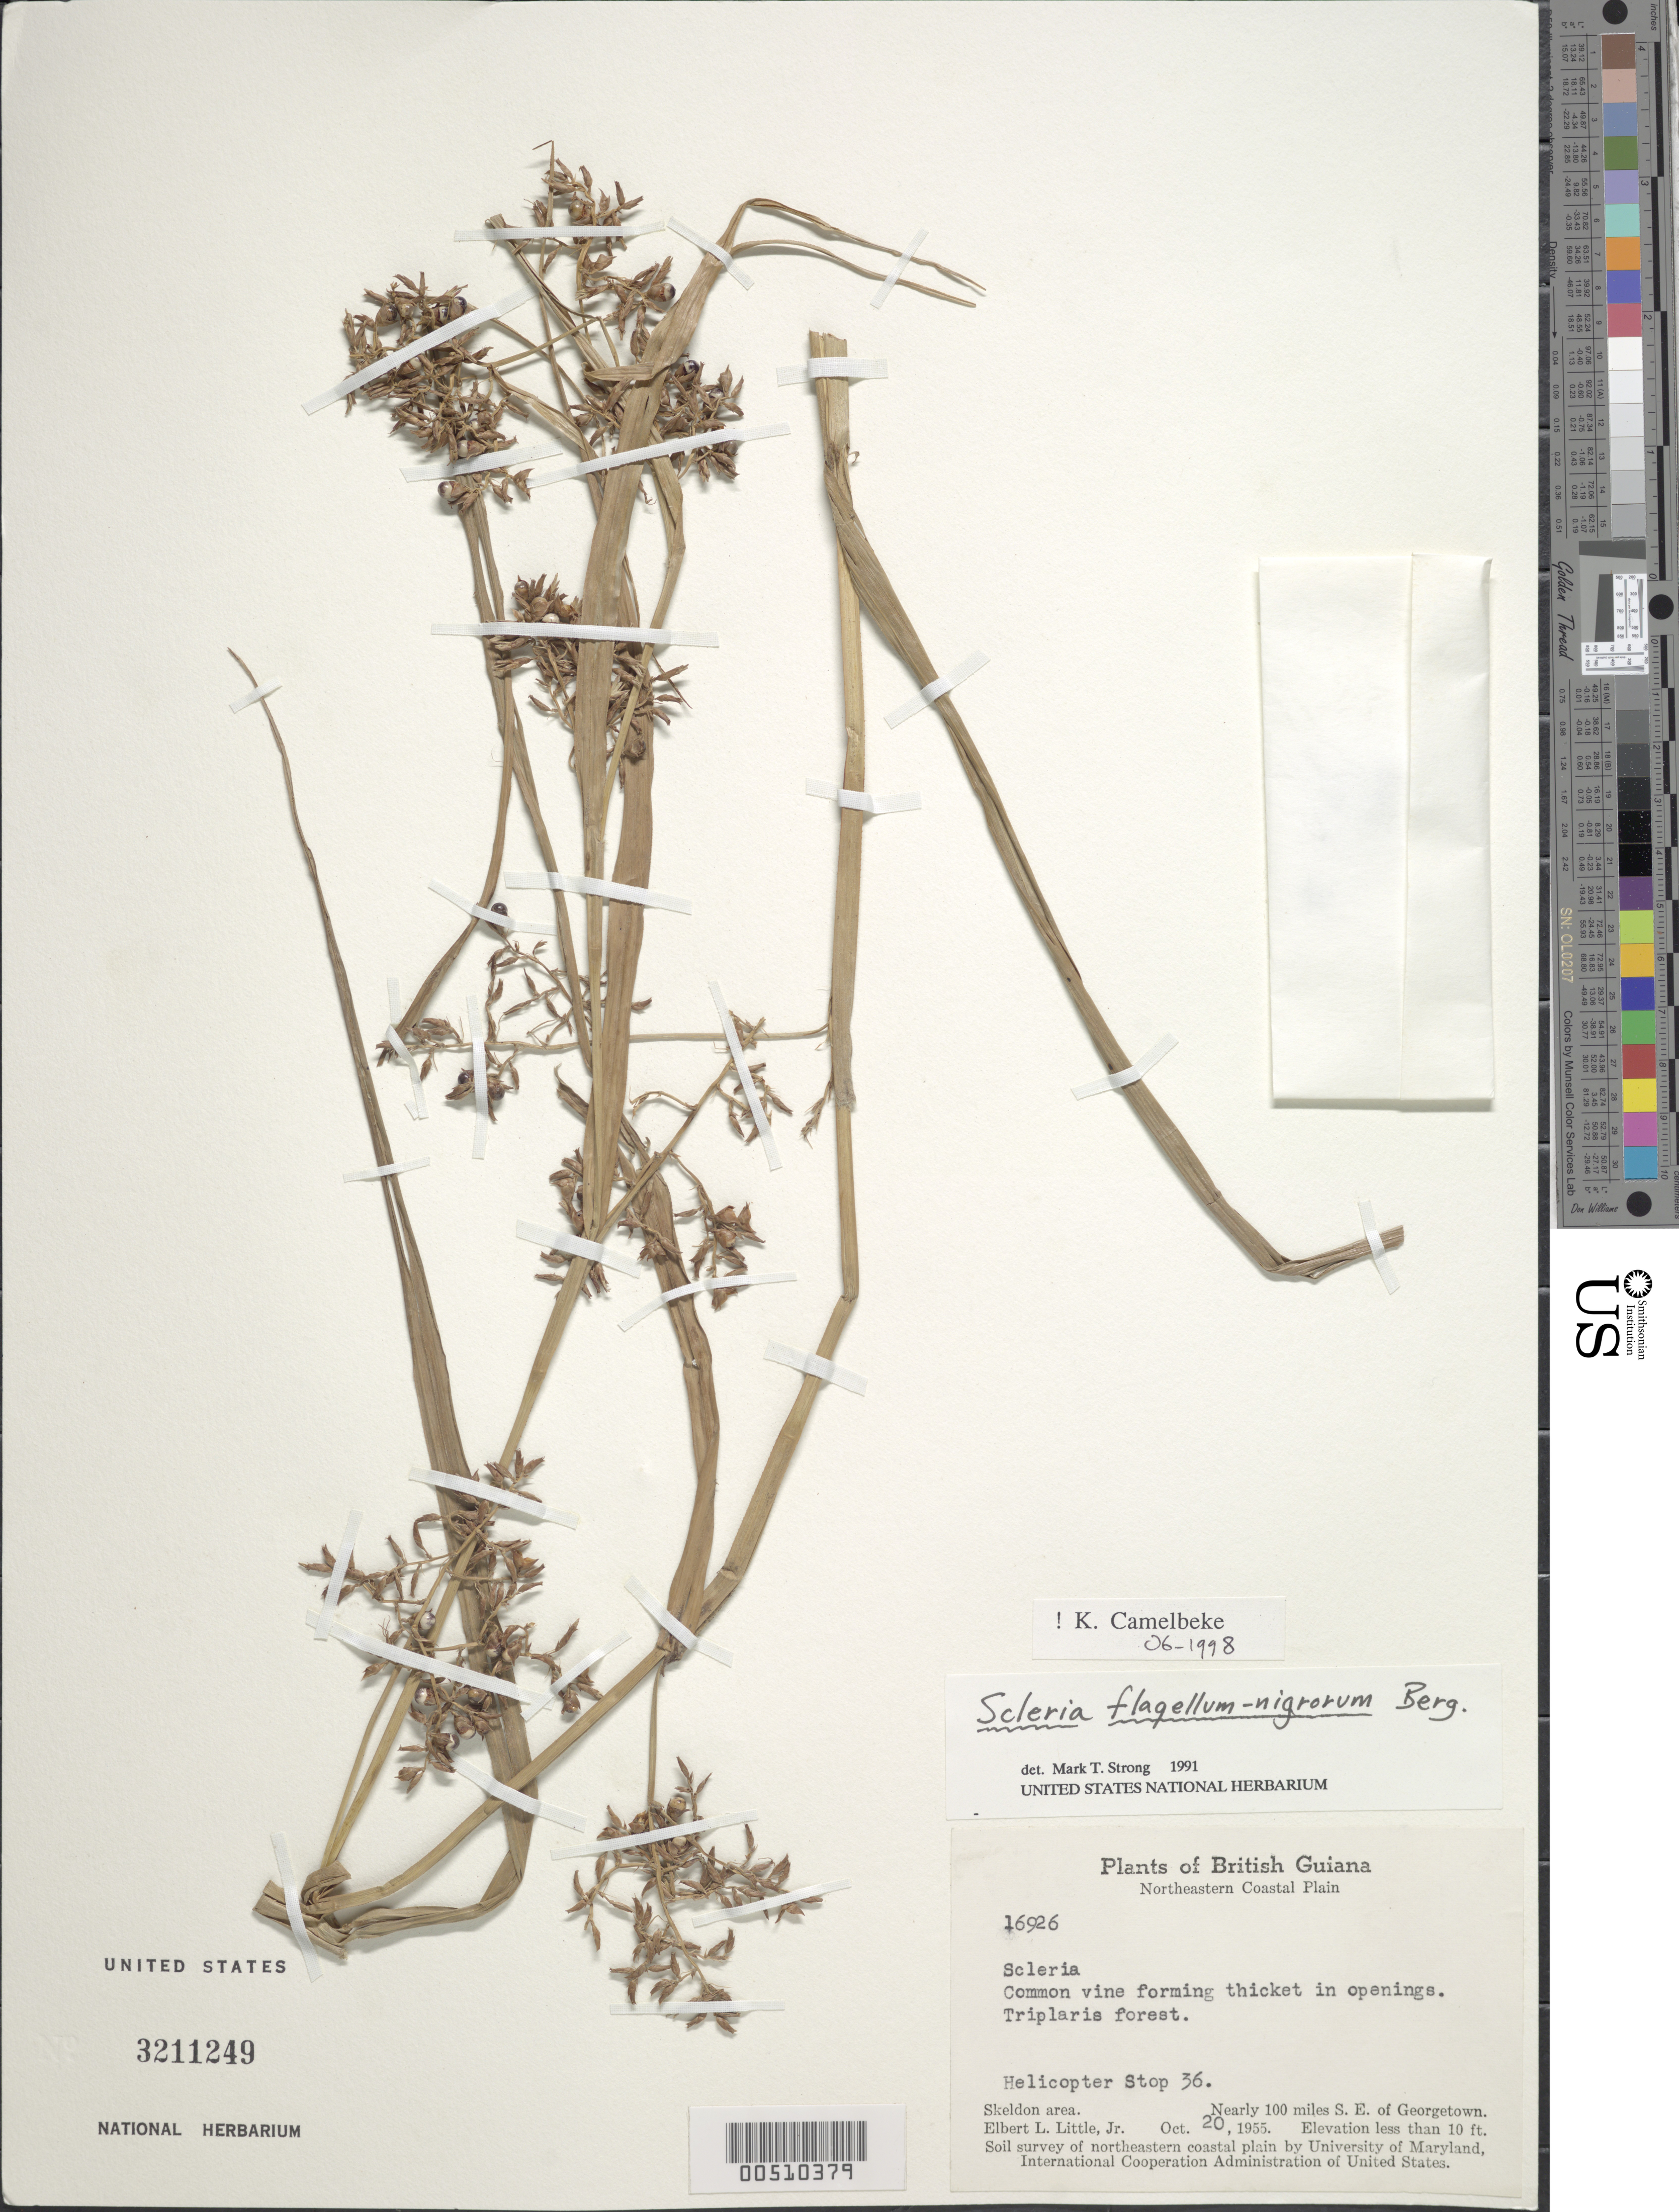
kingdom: Plantae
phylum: Tracheophyta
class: Liliopsida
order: Poales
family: Cyperaceae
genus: Scleria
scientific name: Scleria flagellum-nigrorum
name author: P.J. Bergius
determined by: Strong, M. T., (US), Smithsonian Institution - National Museum of Natural History (UNITED STATES)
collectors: E. L. Little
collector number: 16926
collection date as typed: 20 Oct 1955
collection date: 1955-10-20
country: Guyana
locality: Skeldon area, nearly 10 mi. SE of Georgetown; helicopter stop 36.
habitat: In openings, Triplaris forest.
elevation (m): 0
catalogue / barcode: US 3211249